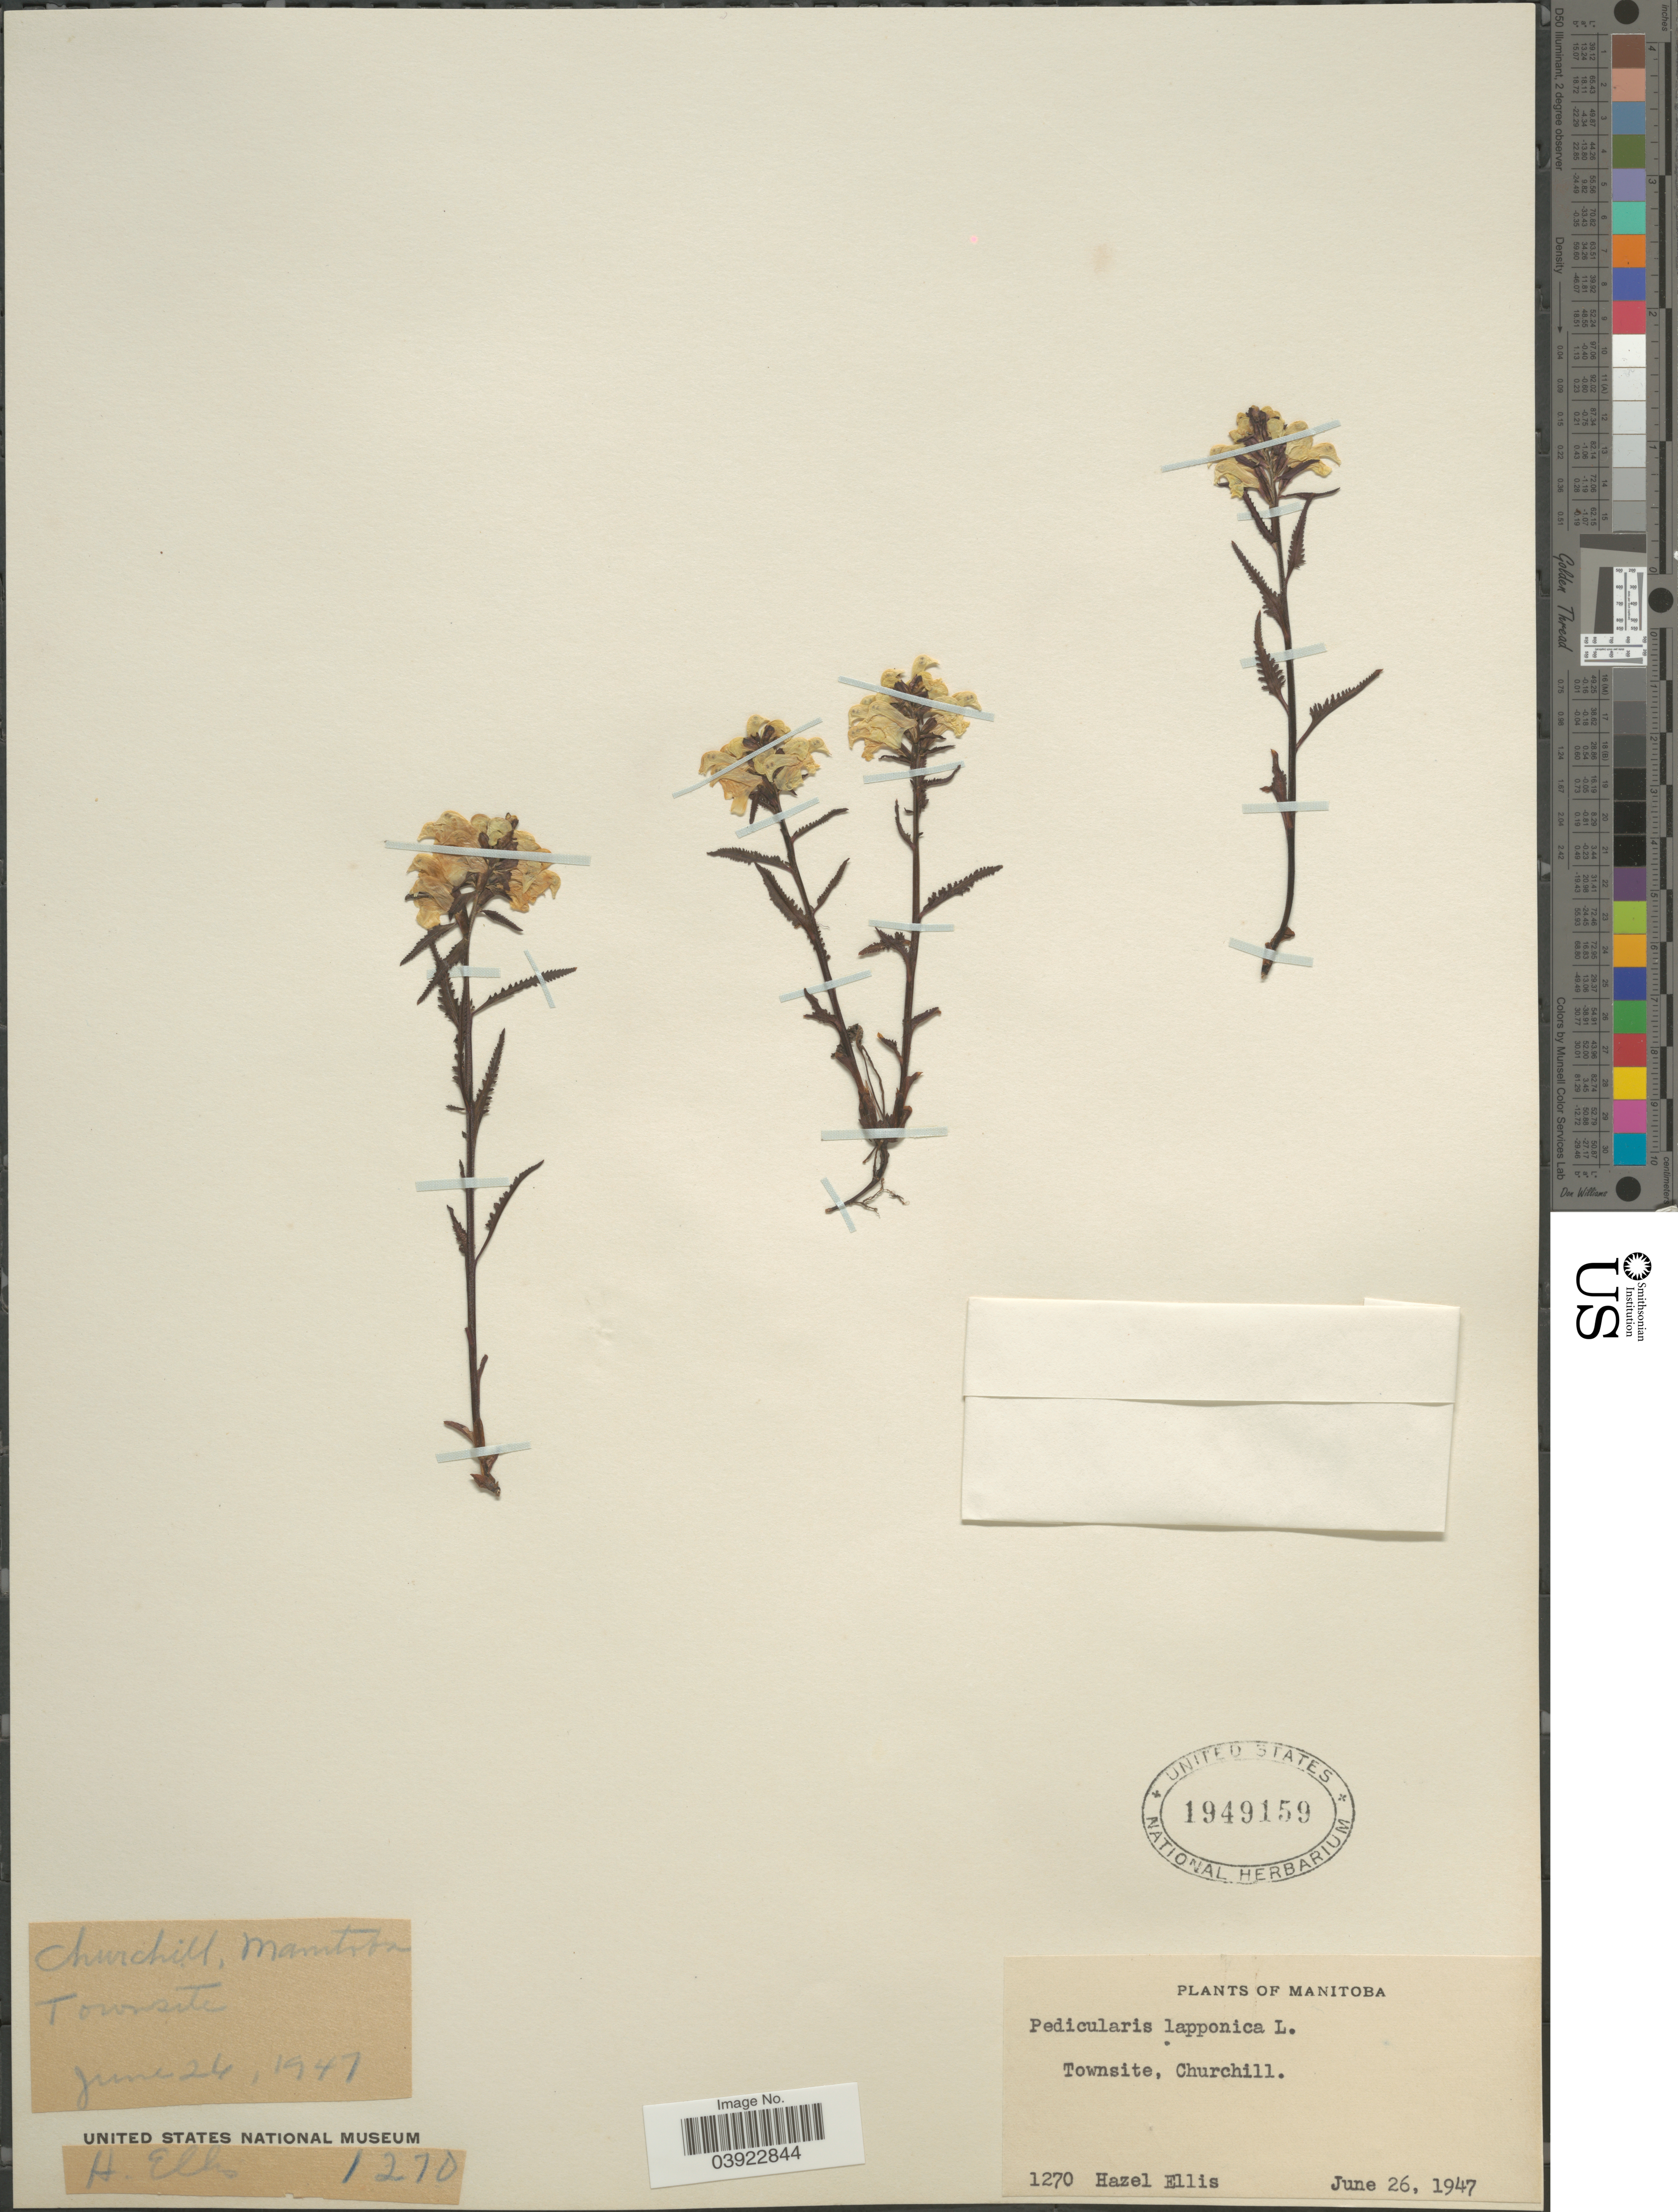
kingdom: Plantae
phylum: Tracheophyta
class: Magnoliopsida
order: Lamiales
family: Orobanchaceae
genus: Pedicularis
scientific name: Pedicularis lapponica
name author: L.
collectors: H. Ellis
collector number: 1270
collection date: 1947-06-26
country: Canada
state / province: Manitoba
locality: Townsite, Churchill.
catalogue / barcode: US 1949159